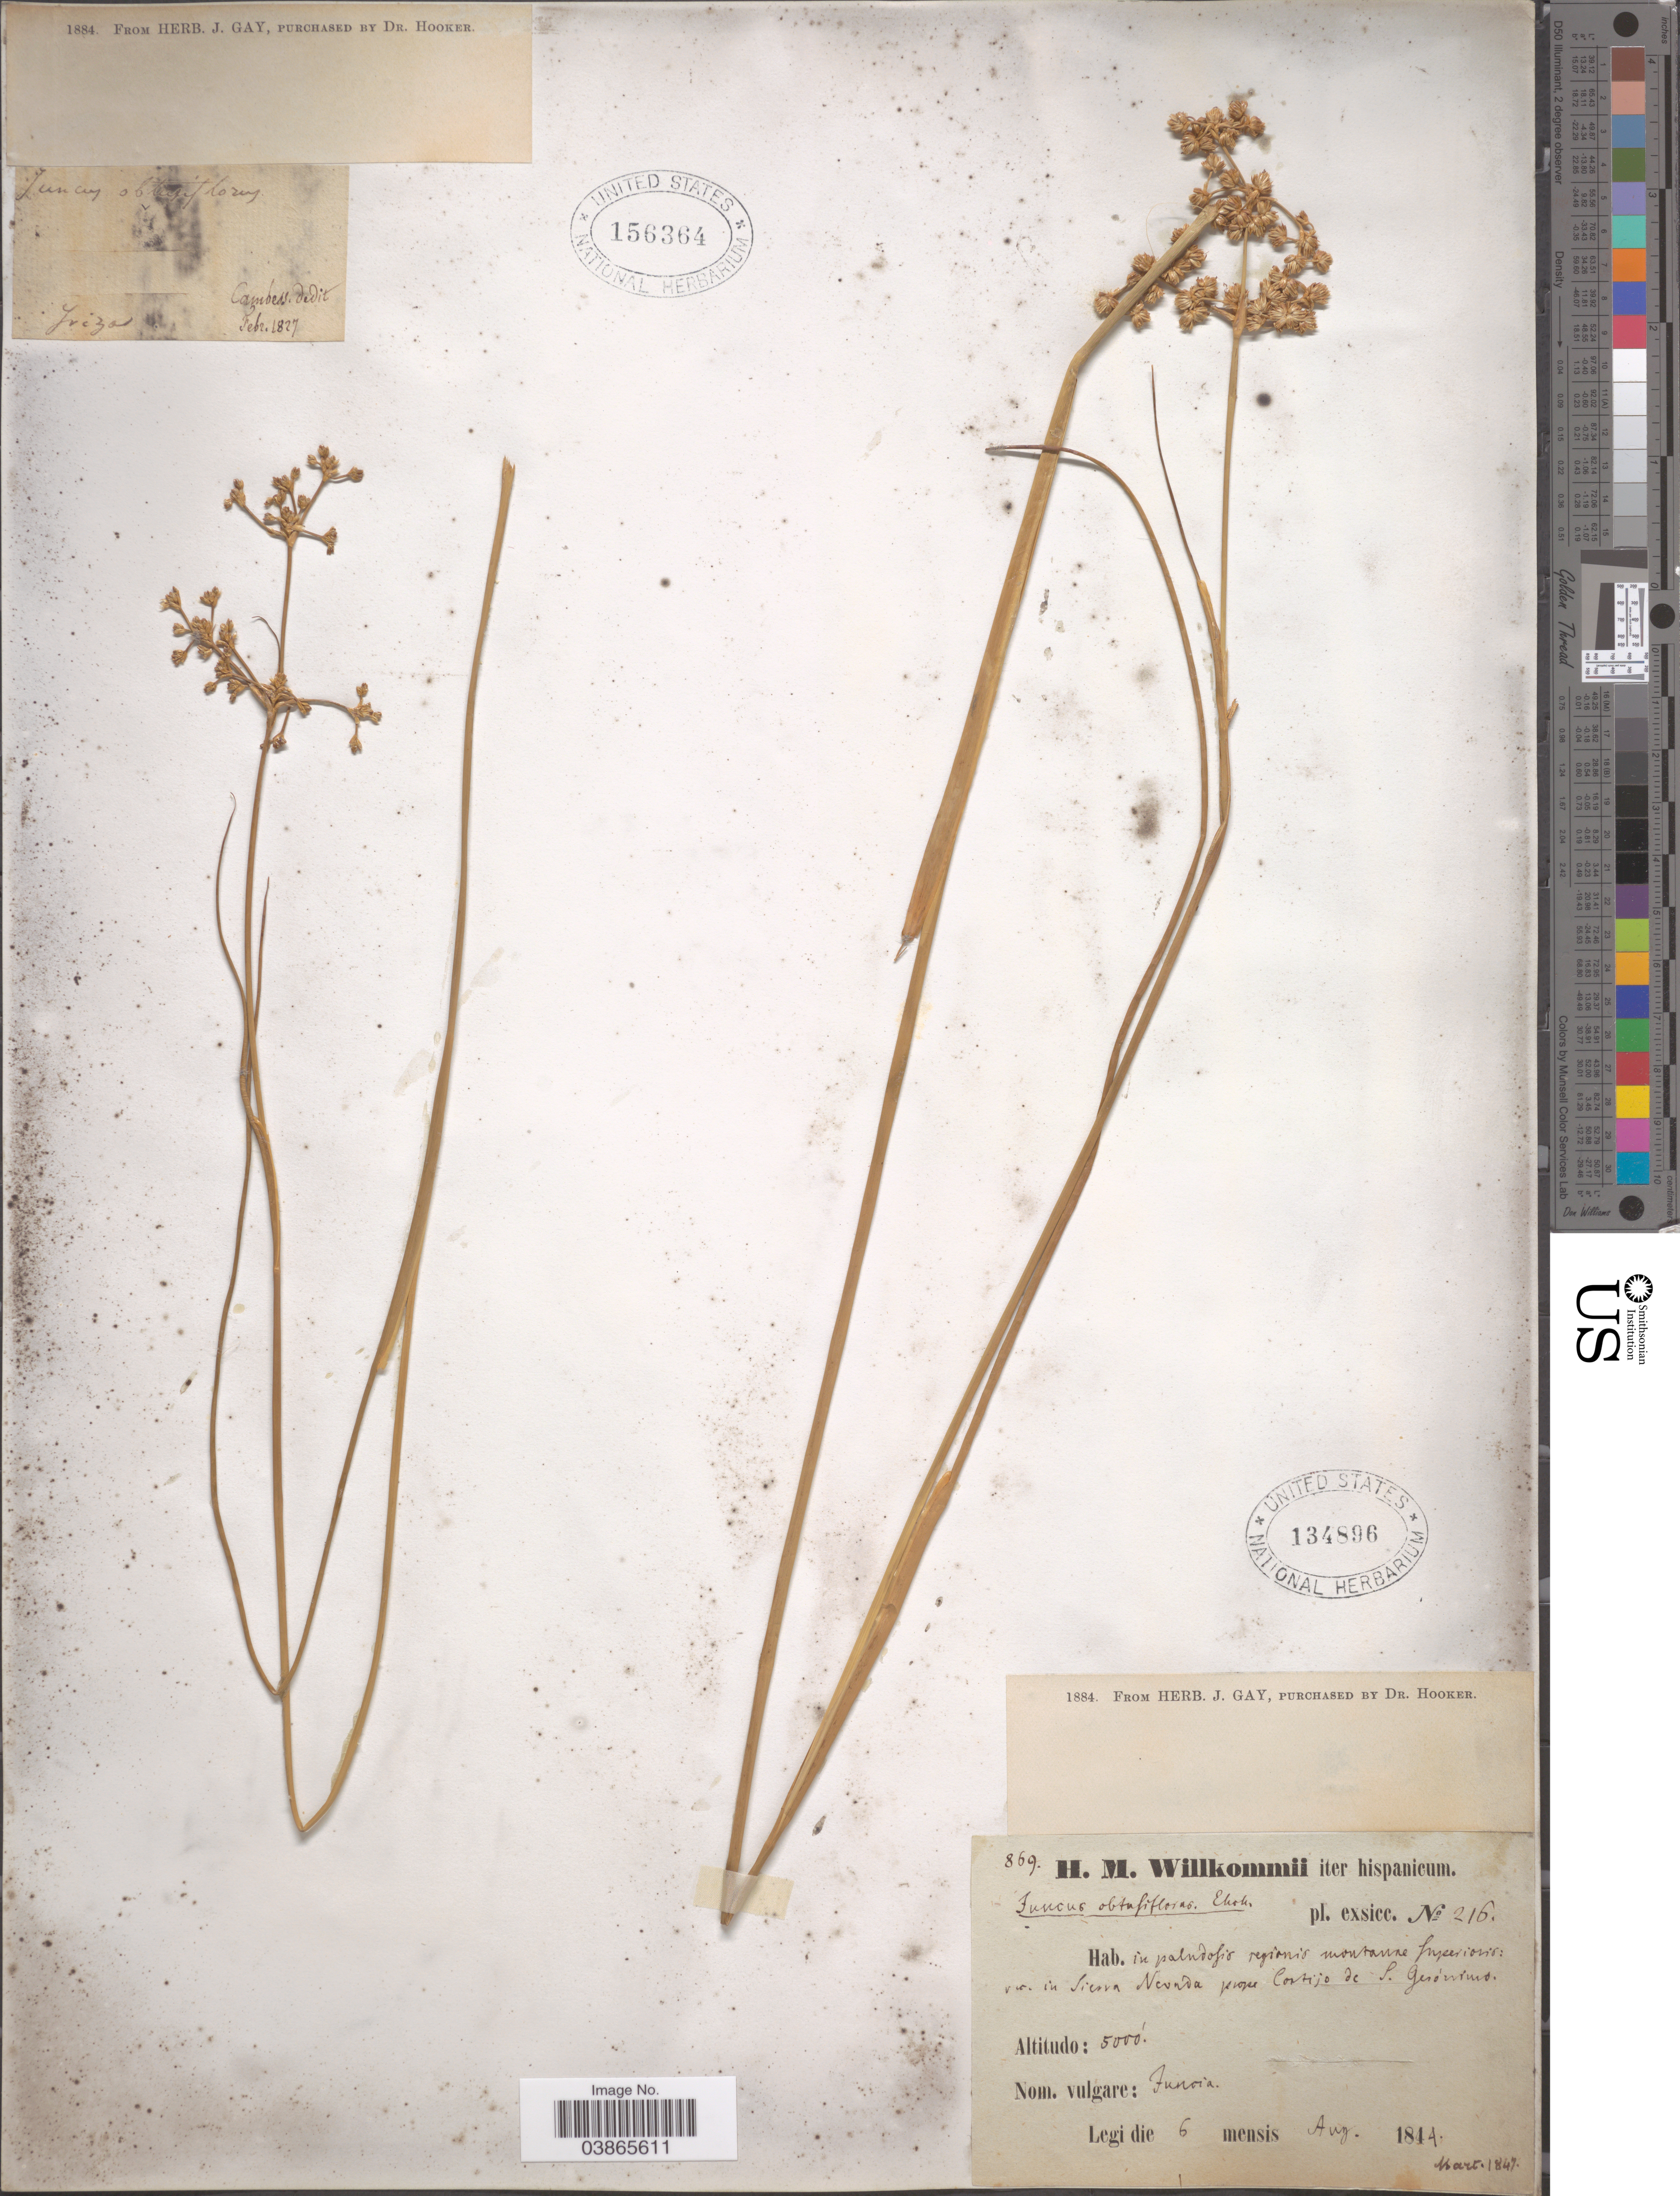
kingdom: Plantae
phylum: Tracheophyta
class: Liliopsida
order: Poales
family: Juncaceae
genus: Juncus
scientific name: Juncus obtusiflorus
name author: Ehrh. ex Hoffm.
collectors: H. M. Willkomm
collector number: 869/216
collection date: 1844-08-06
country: Spain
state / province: Andalucia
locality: In paludosis regionis montanne superioris vic. in Sierra Nevada prope Cortijo de S. Geronimo.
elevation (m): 1524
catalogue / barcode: US 134896